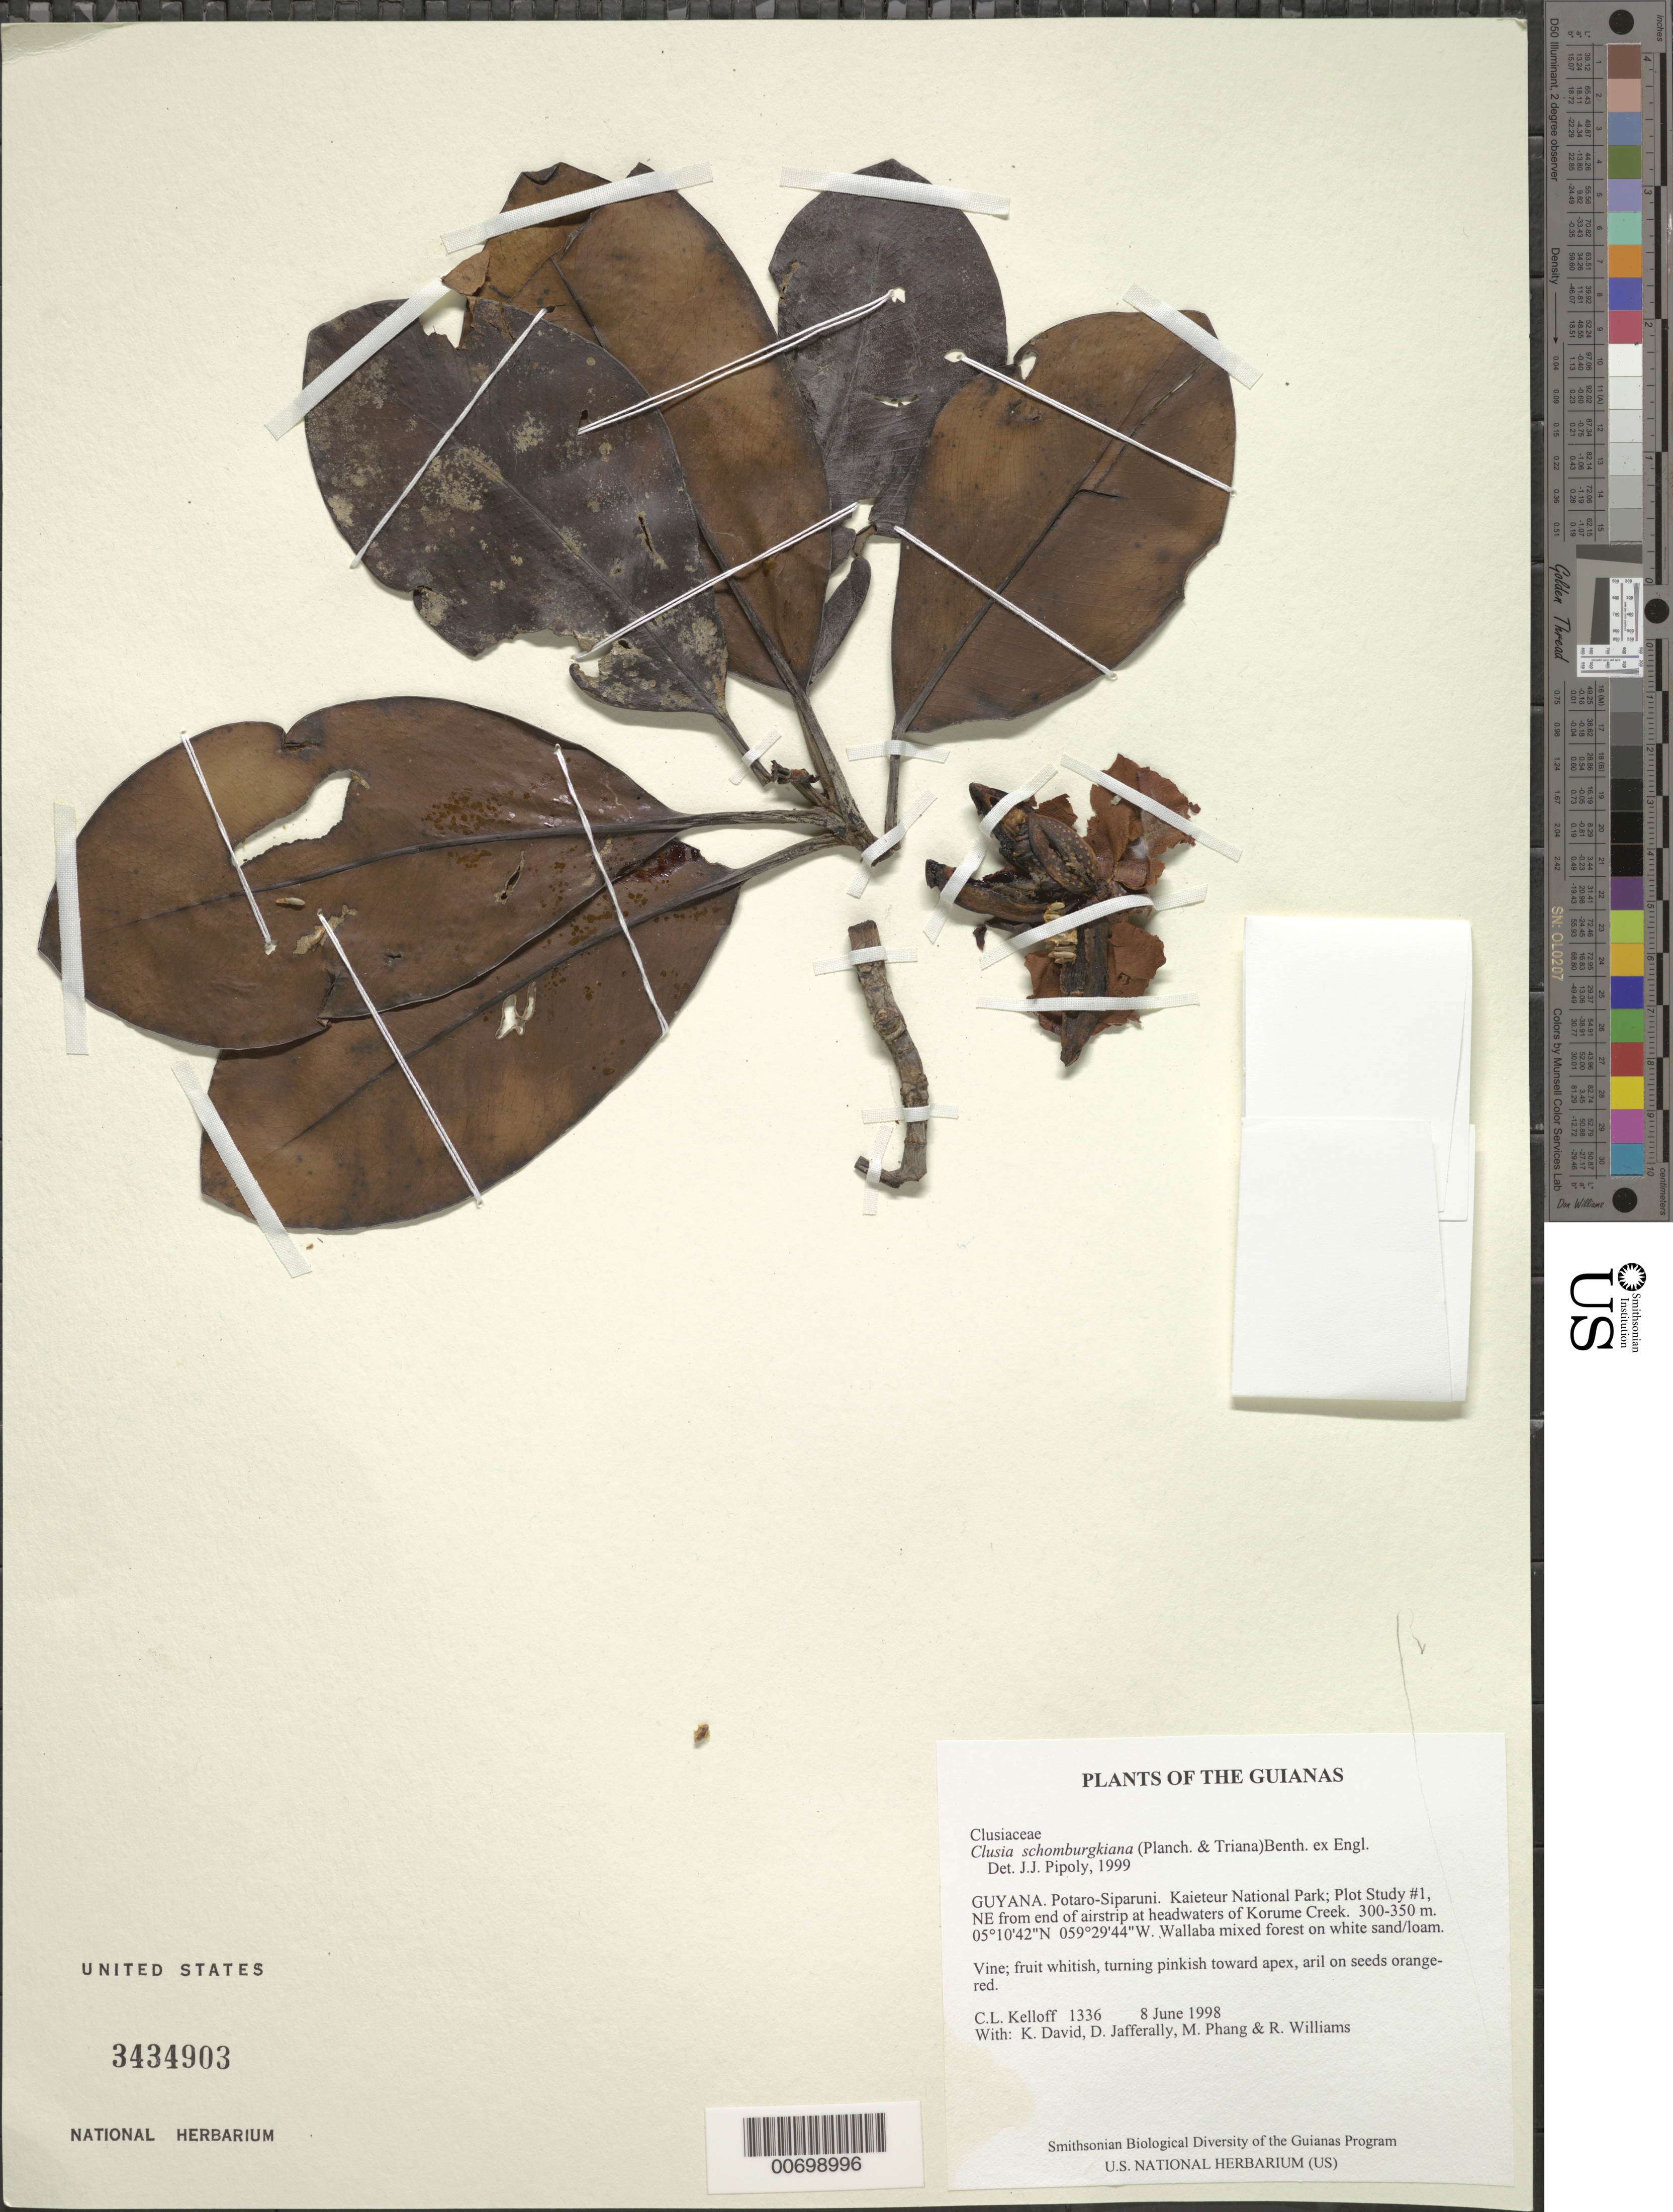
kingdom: Plantae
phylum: Tracheophyta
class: Magnoliopsida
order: Malpighiales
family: Clusiaceae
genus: Clusia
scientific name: Clusia schomburgkiana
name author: (Planch. & Triana) Benth. ex Engl.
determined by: Pipoly, J. J., III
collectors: C. L. Kelloff, K. David, D. Jafferally, M. Phang & R. Williams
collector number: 1336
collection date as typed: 8 June 1998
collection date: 1998-06-08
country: Guyana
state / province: Potaro-Siparuni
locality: Kaieteur National Park; Plot Study #1, NE from end of airstrip at headwaters of Korume Creek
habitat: Wallaba mixed forest on white sand/loam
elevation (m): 300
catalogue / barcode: US 3434903